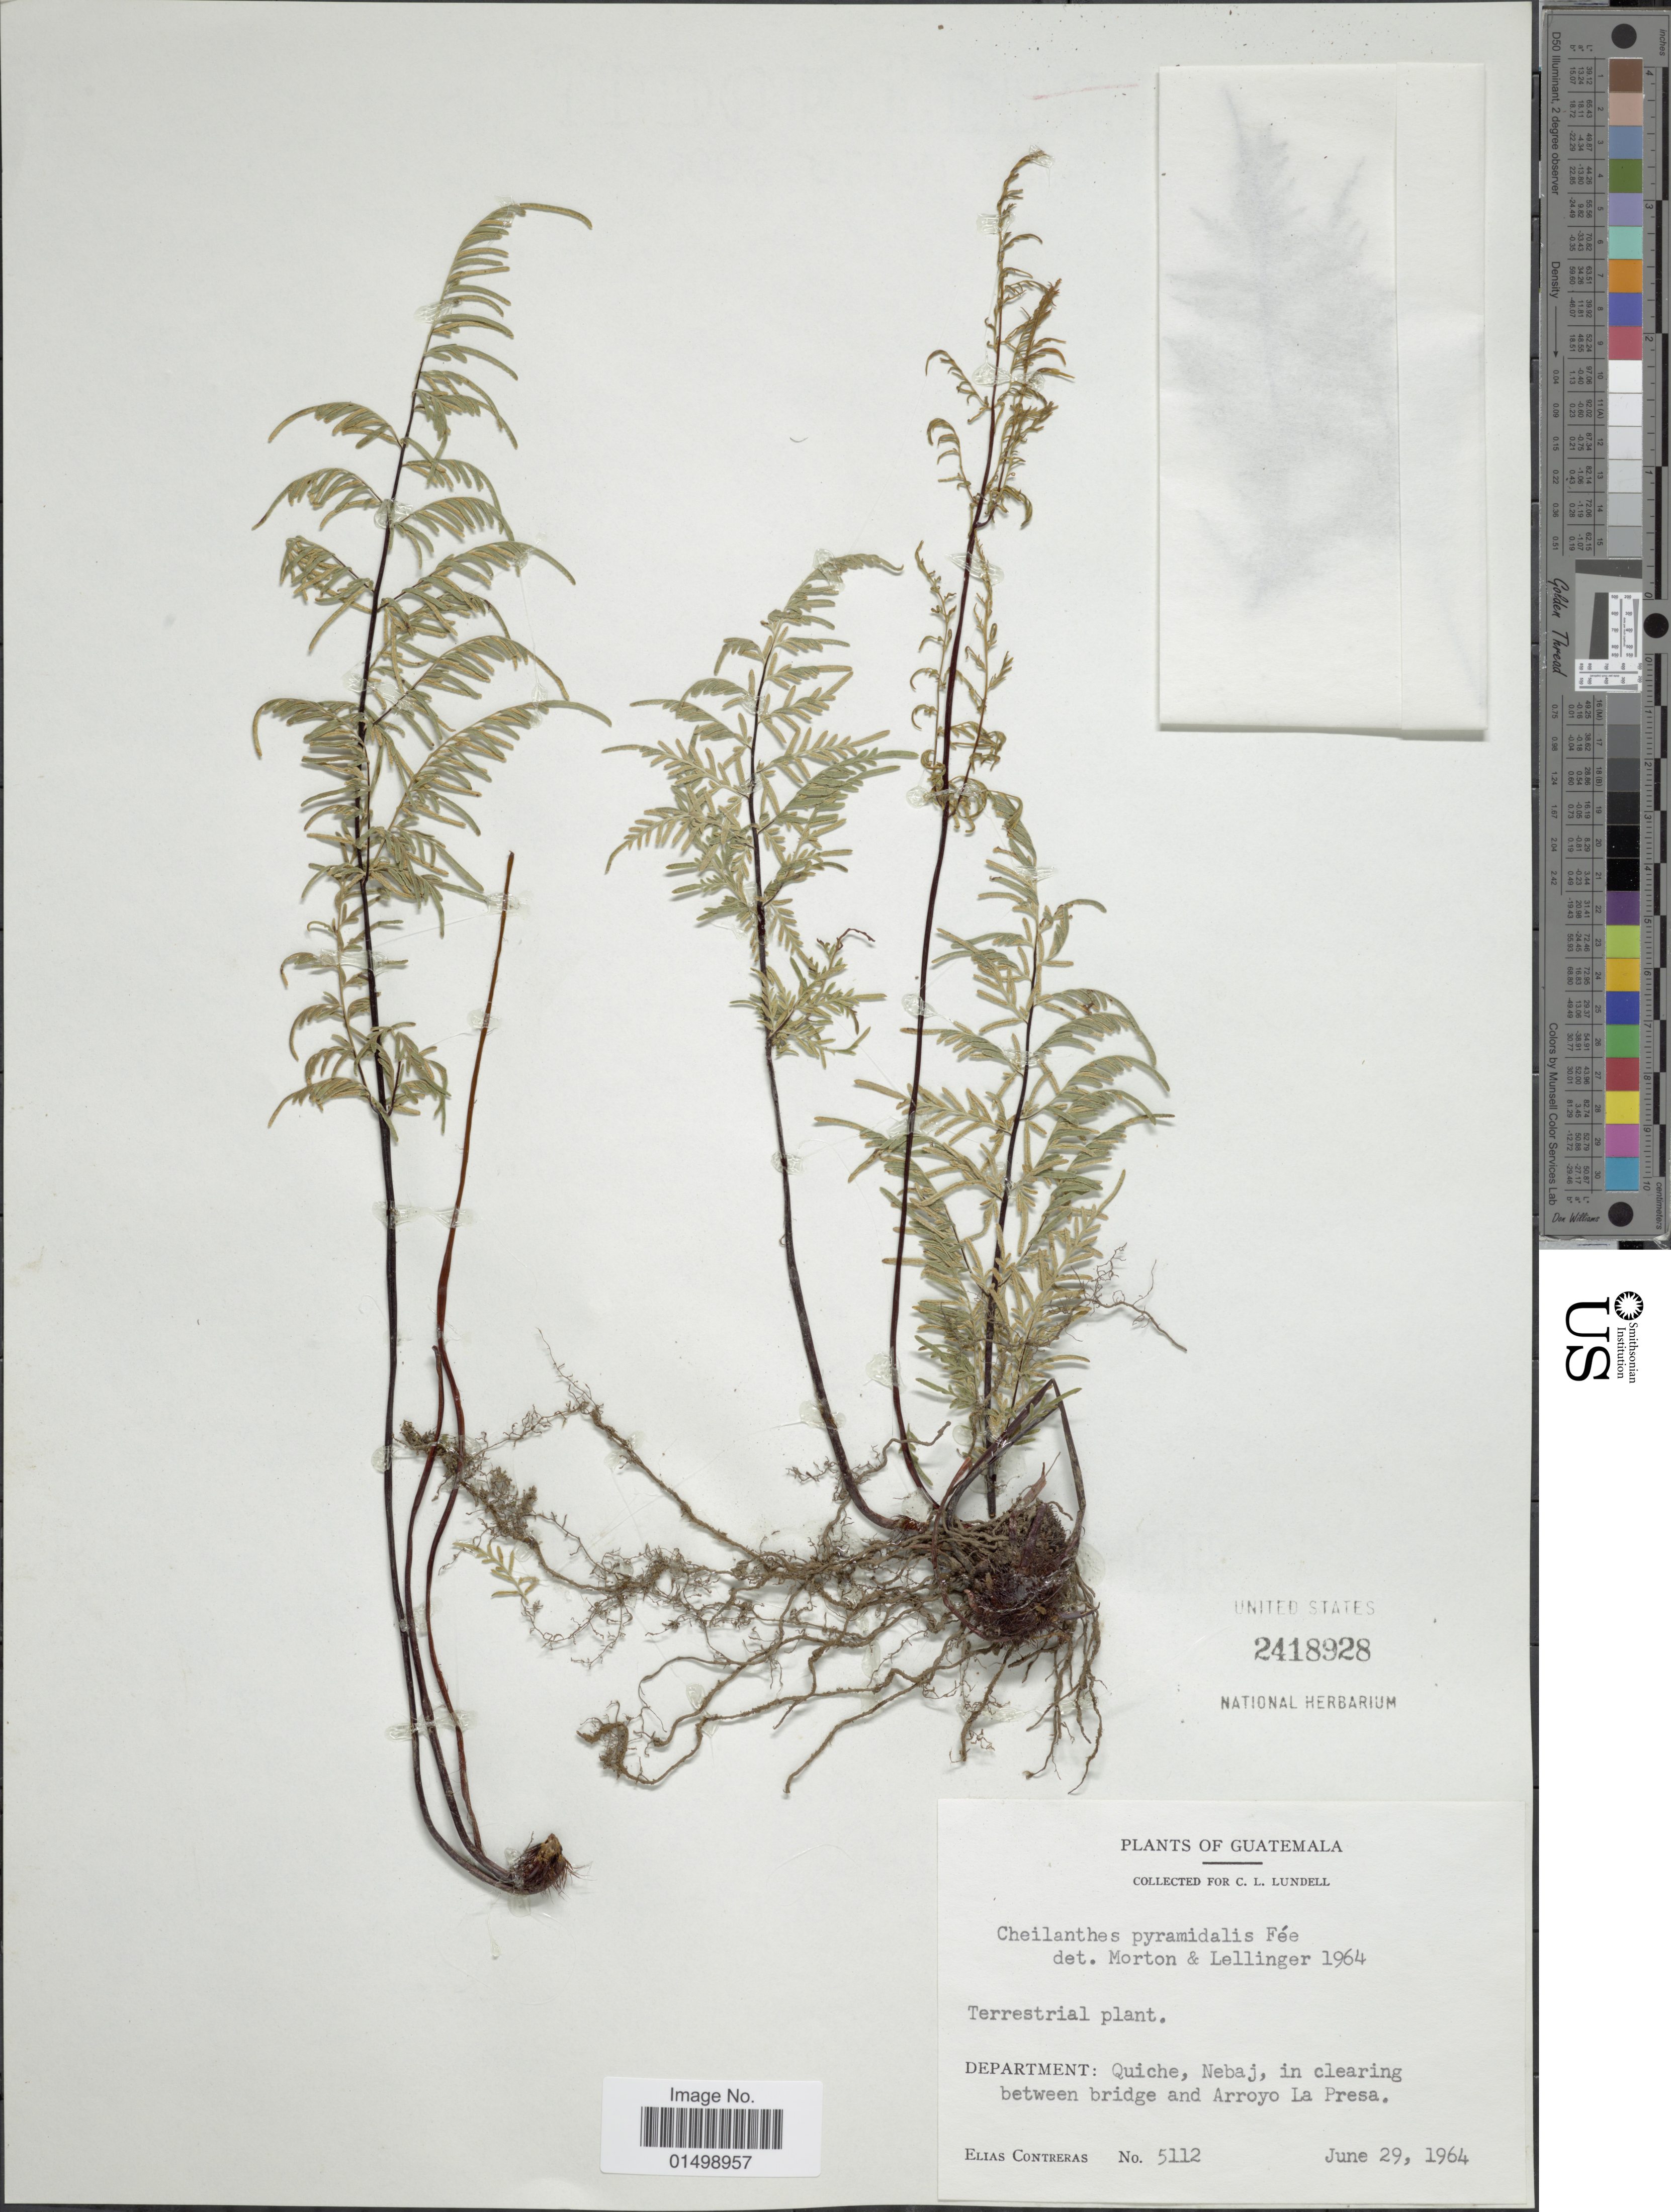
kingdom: Plantae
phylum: Tracheophyta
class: Polypodiopsida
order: Polypodiales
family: Pteridaceae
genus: Cheilanthes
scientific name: Cheilanthes pyramidalis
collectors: E. Contreras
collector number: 5112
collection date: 1964-06-29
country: Guatemala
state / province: El Quiché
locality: Nebaj, in clearing between bridge and Arroyo La Presa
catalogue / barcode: US 2418928